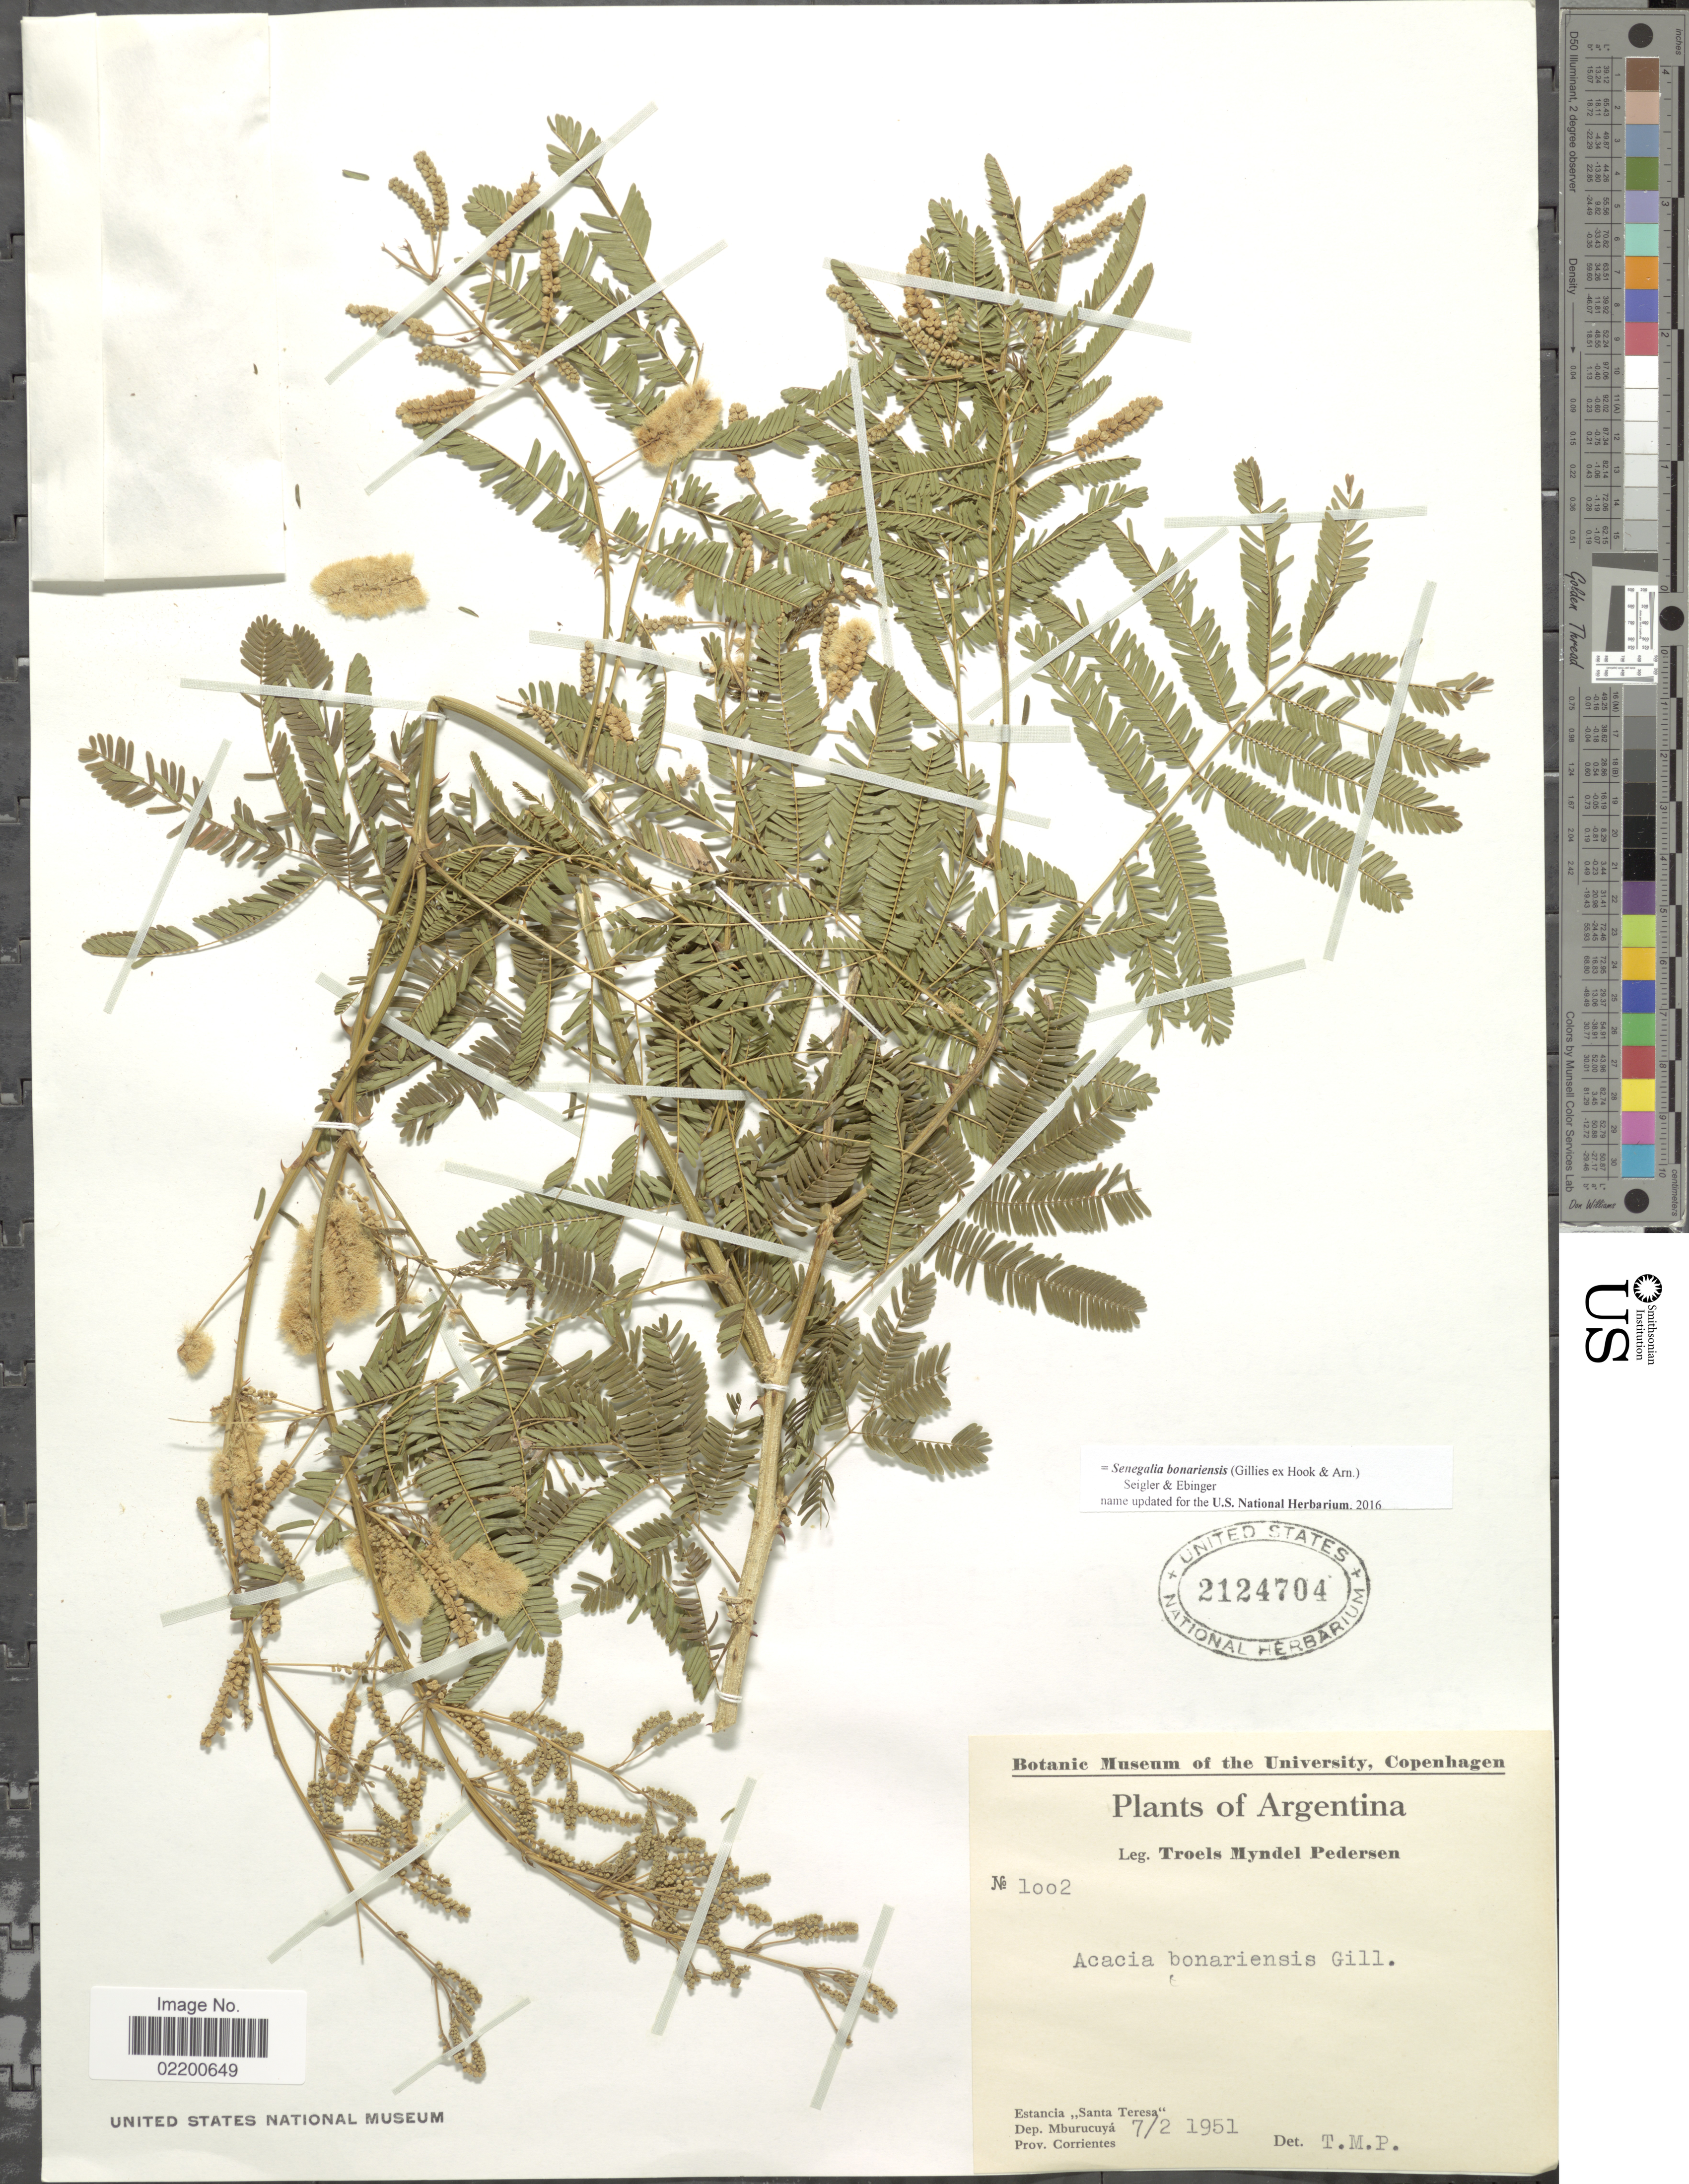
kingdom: Plantae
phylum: Tracheophyta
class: Magnoliopsida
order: Fabales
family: Fabaceae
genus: Senegalia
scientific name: Senegalia bonariensis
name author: (Gillies ex Hook. & Arn.) Seigler & Ebinger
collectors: T. Pederson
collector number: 1002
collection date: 1951-02-07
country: Argentina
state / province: Corrientes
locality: Estancia Santa Teresa, Dep. Mburucuya, Prov. Corrientes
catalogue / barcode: US 2124704